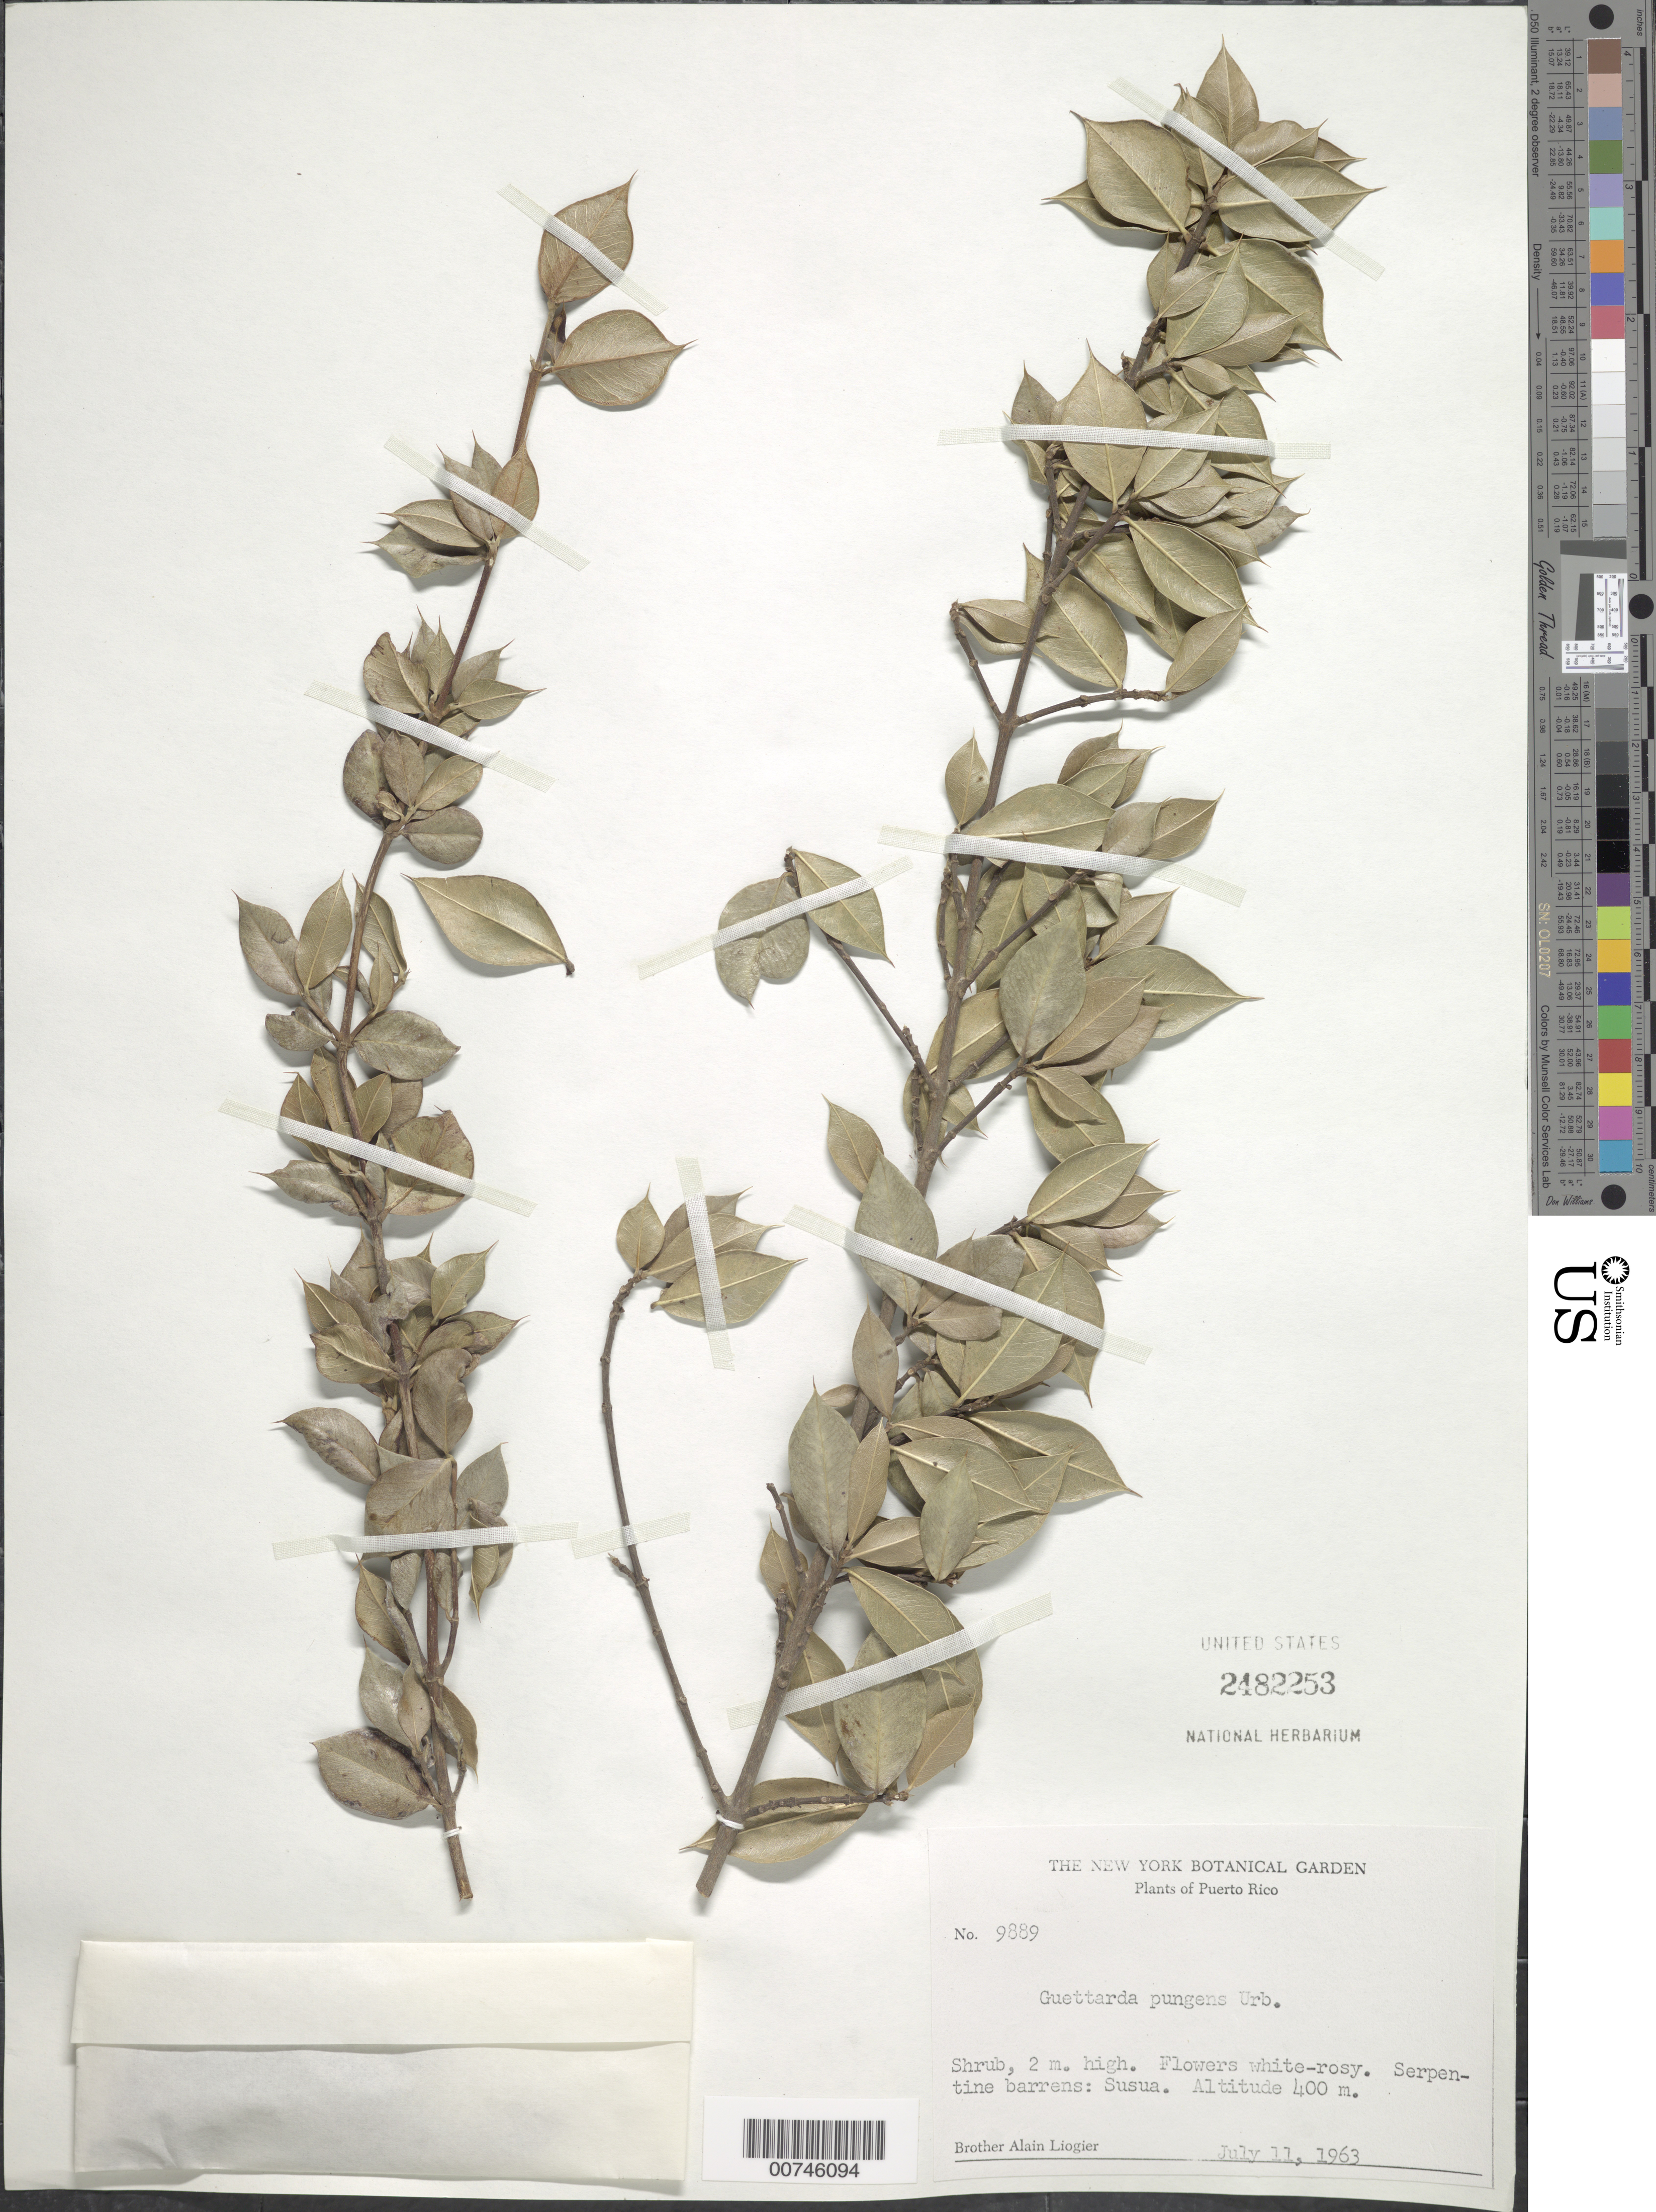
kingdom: Plantae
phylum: Tracheophyta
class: Magnoliopsida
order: Gentianales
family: Rubiaceae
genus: Guettarda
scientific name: Guettarda pungens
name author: Urb.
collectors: A. H. Liogier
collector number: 9889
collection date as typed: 11 Jul 1963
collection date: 1963-07-11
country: Puerto Rico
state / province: Sabana Grande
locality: Serpentine barrens: Susua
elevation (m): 400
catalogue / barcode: US 2482253